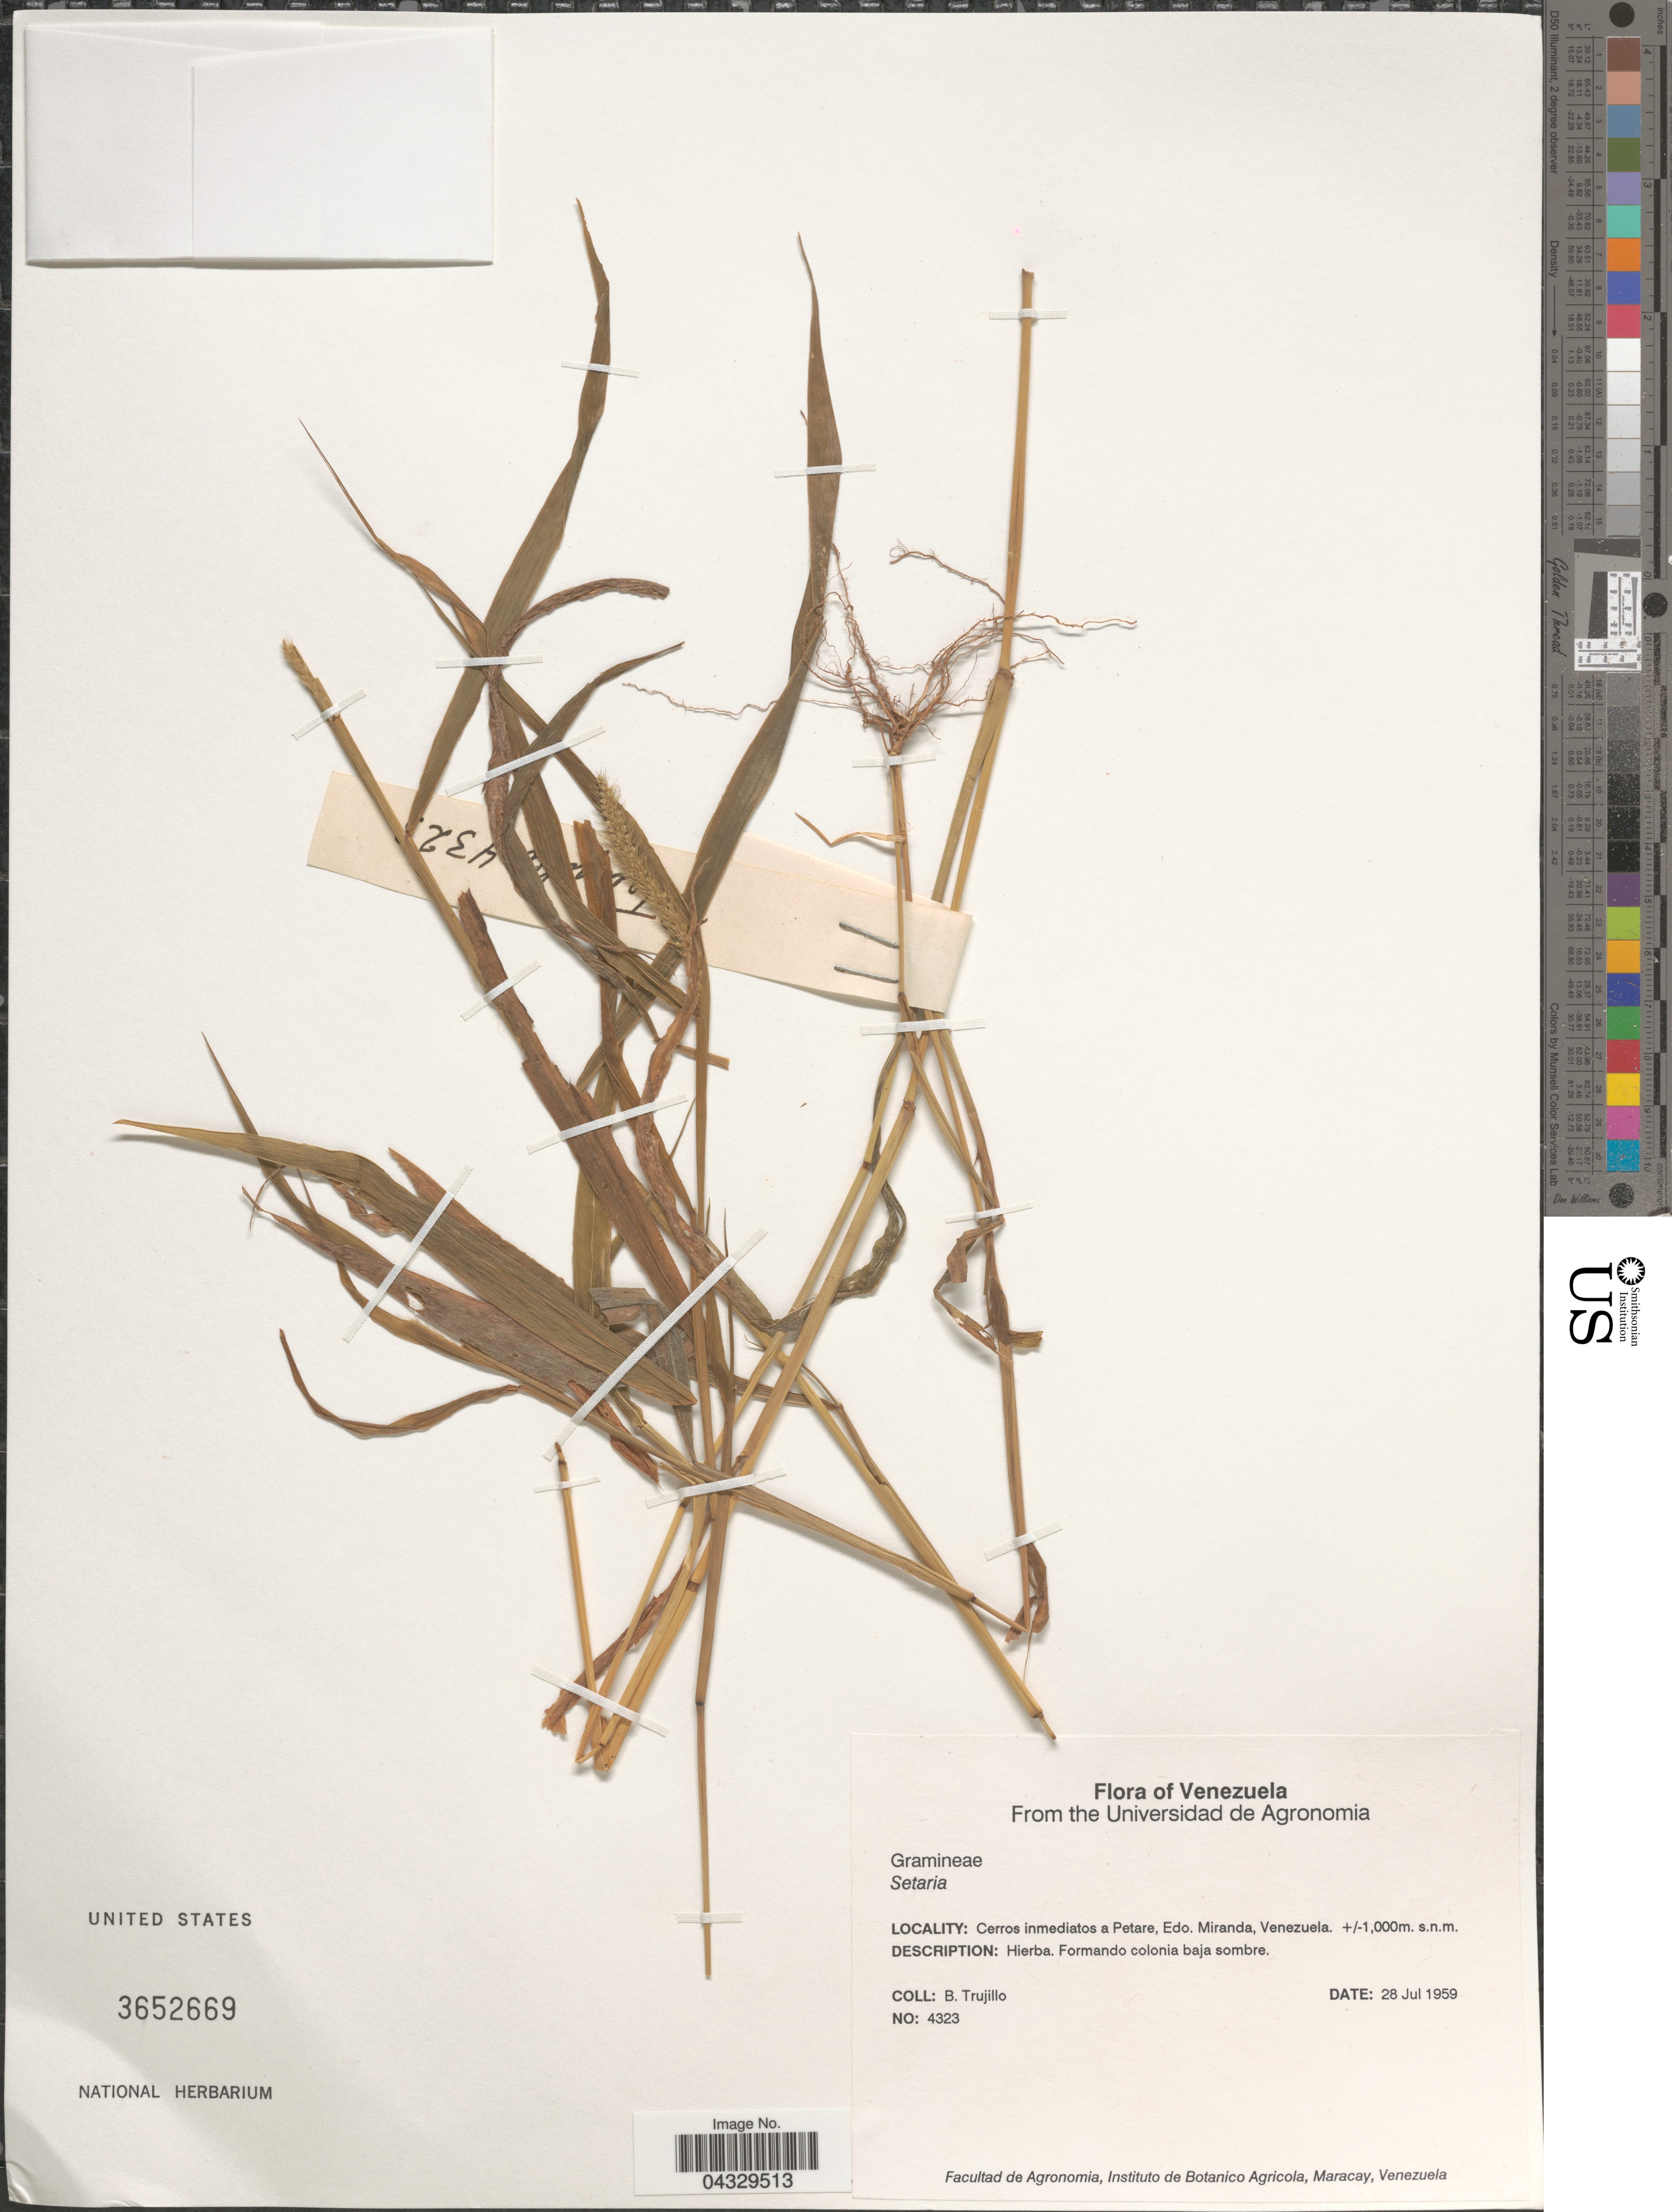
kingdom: Plantae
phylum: Tracheophyta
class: Liliopsida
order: Poales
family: Poaceae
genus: Setaria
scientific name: Setaria sp.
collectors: B. Trujillo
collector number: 4323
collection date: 1959-07-28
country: Venezuela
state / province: Miranda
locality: Cerros inmediatos a Petare, Edo. Miranda.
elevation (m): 1000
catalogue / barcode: US 3652669